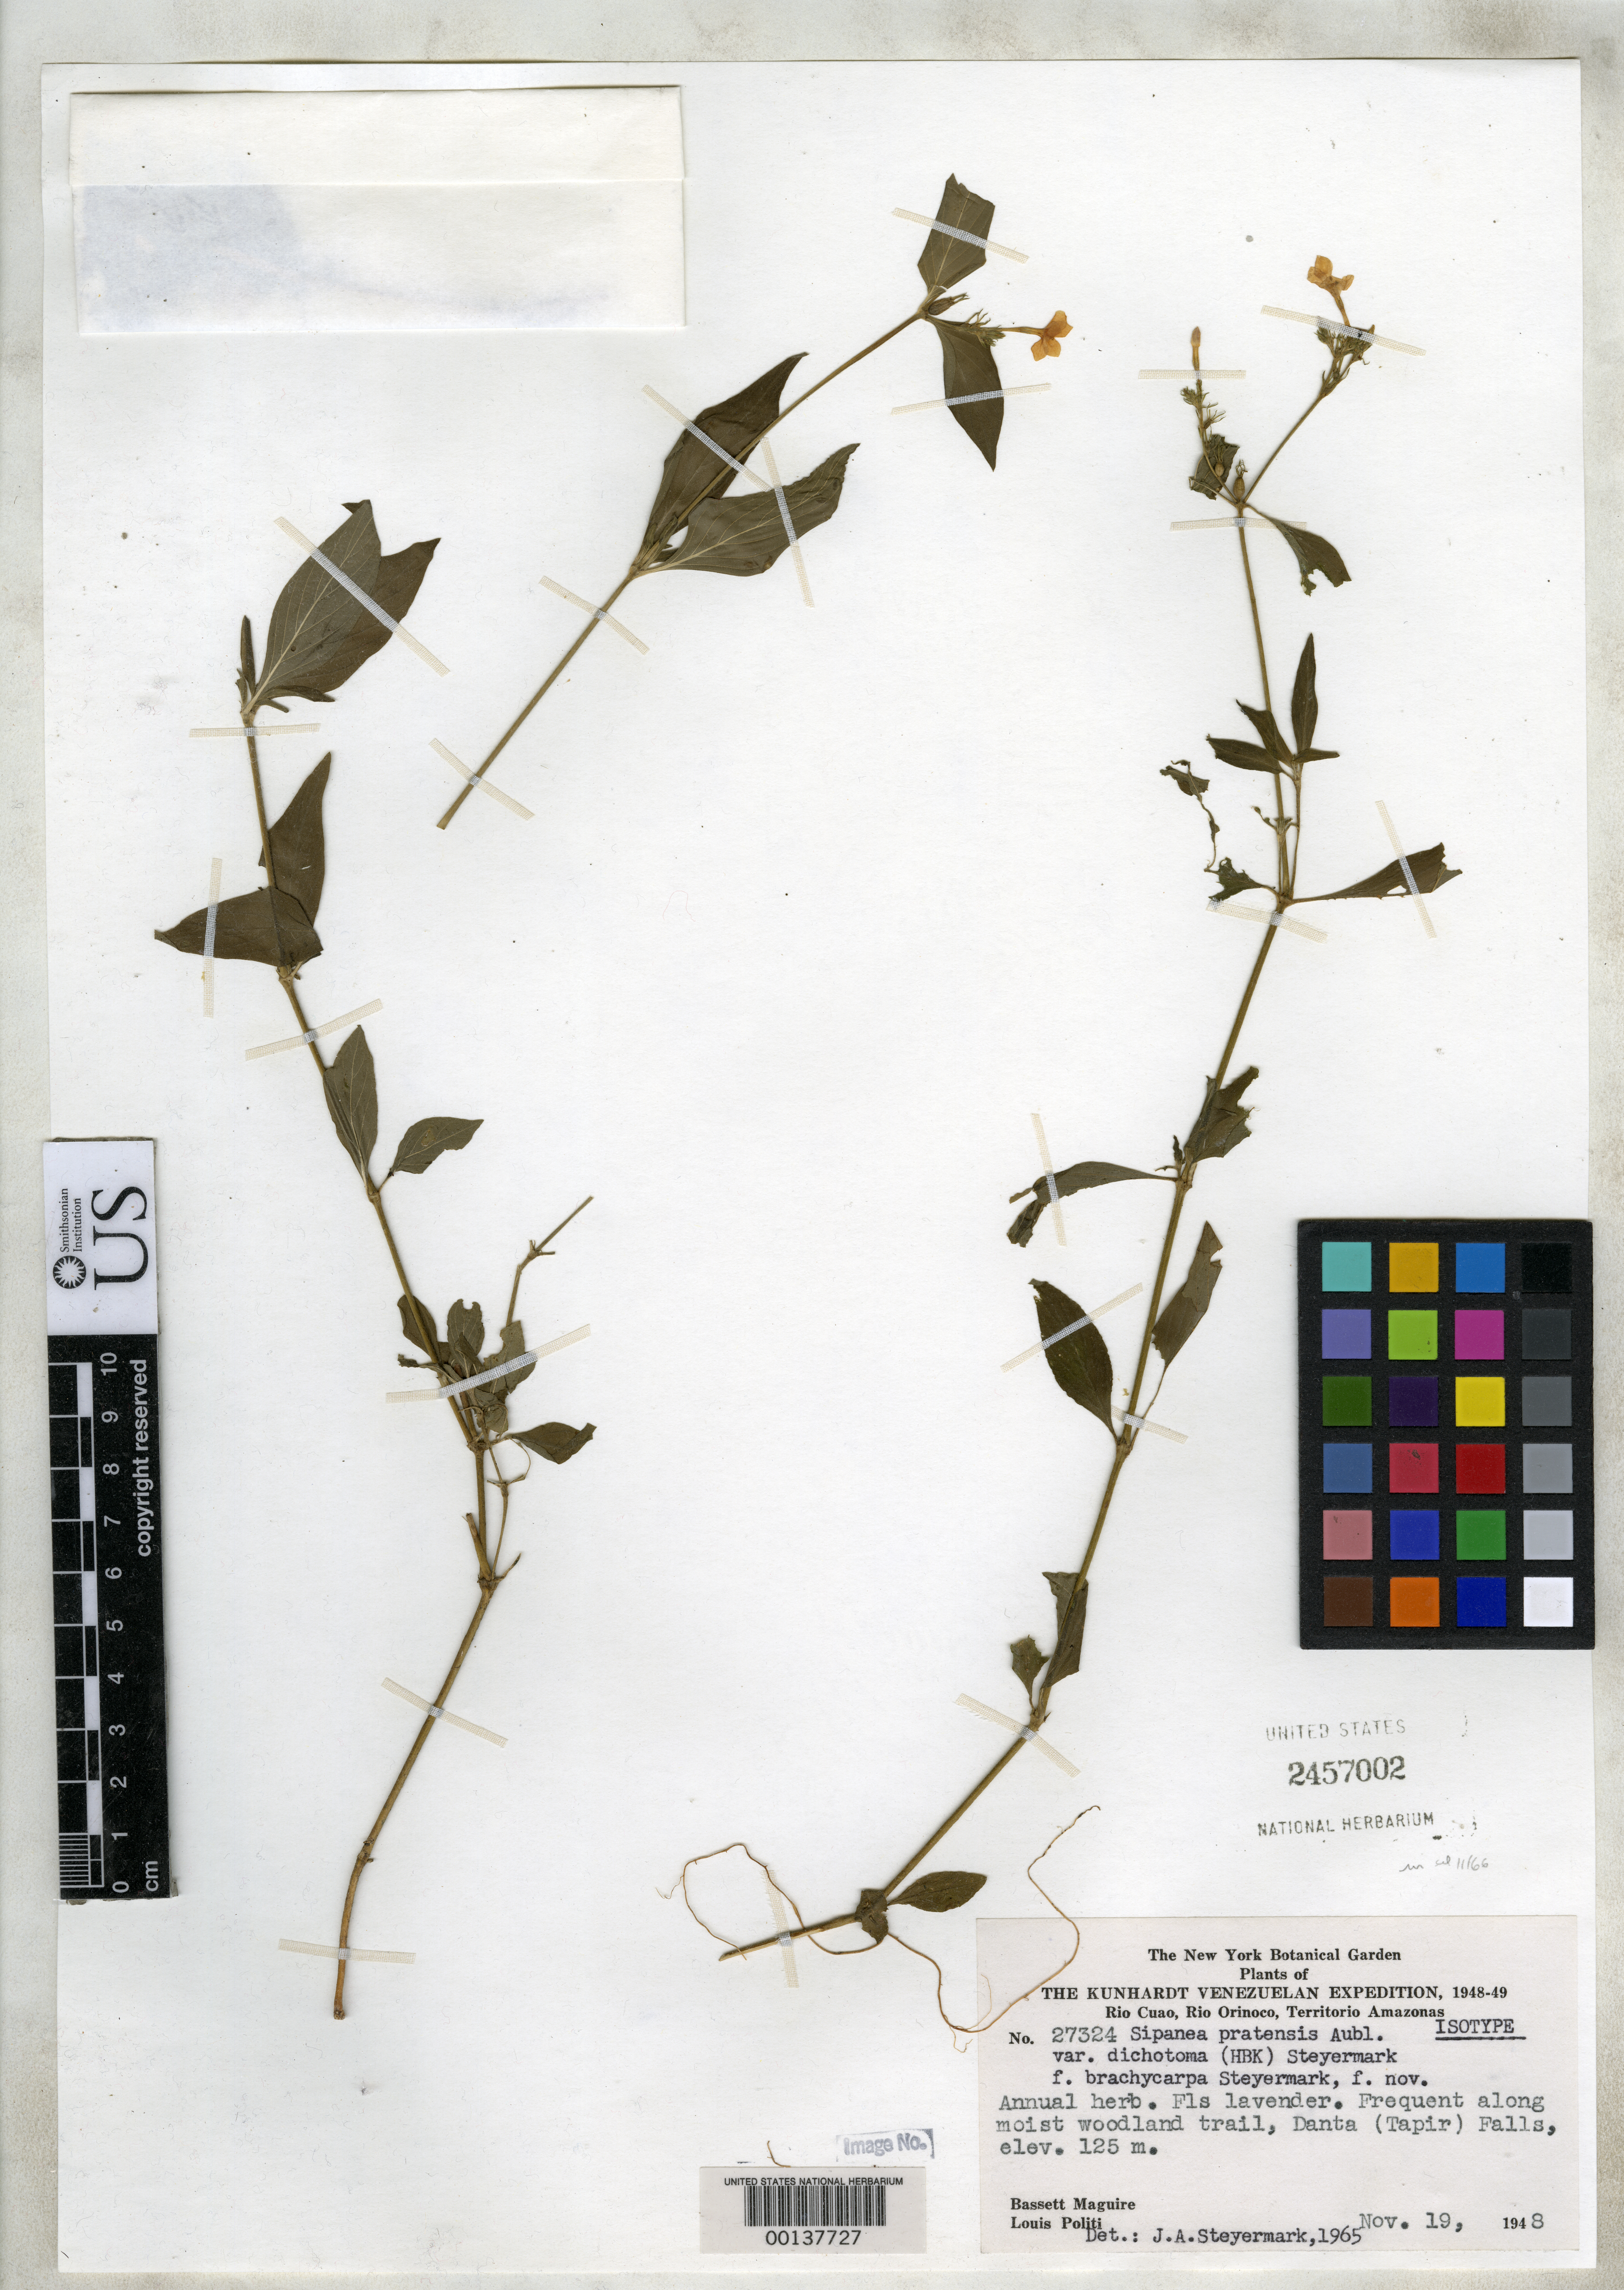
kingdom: Plantae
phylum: Tracheophyta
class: Magnoliopsida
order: Gentianales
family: Rubiaceae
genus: Sipanea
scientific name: Sipanea pratensis f. brachycarpa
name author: Steyerm.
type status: Isotype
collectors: B. Maguire & L. Politi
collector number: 27324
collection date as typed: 19 Nov 1948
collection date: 1948-11-19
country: Venezuela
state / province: Amazonas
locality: Rio Cuao.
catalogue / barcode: US 2457002